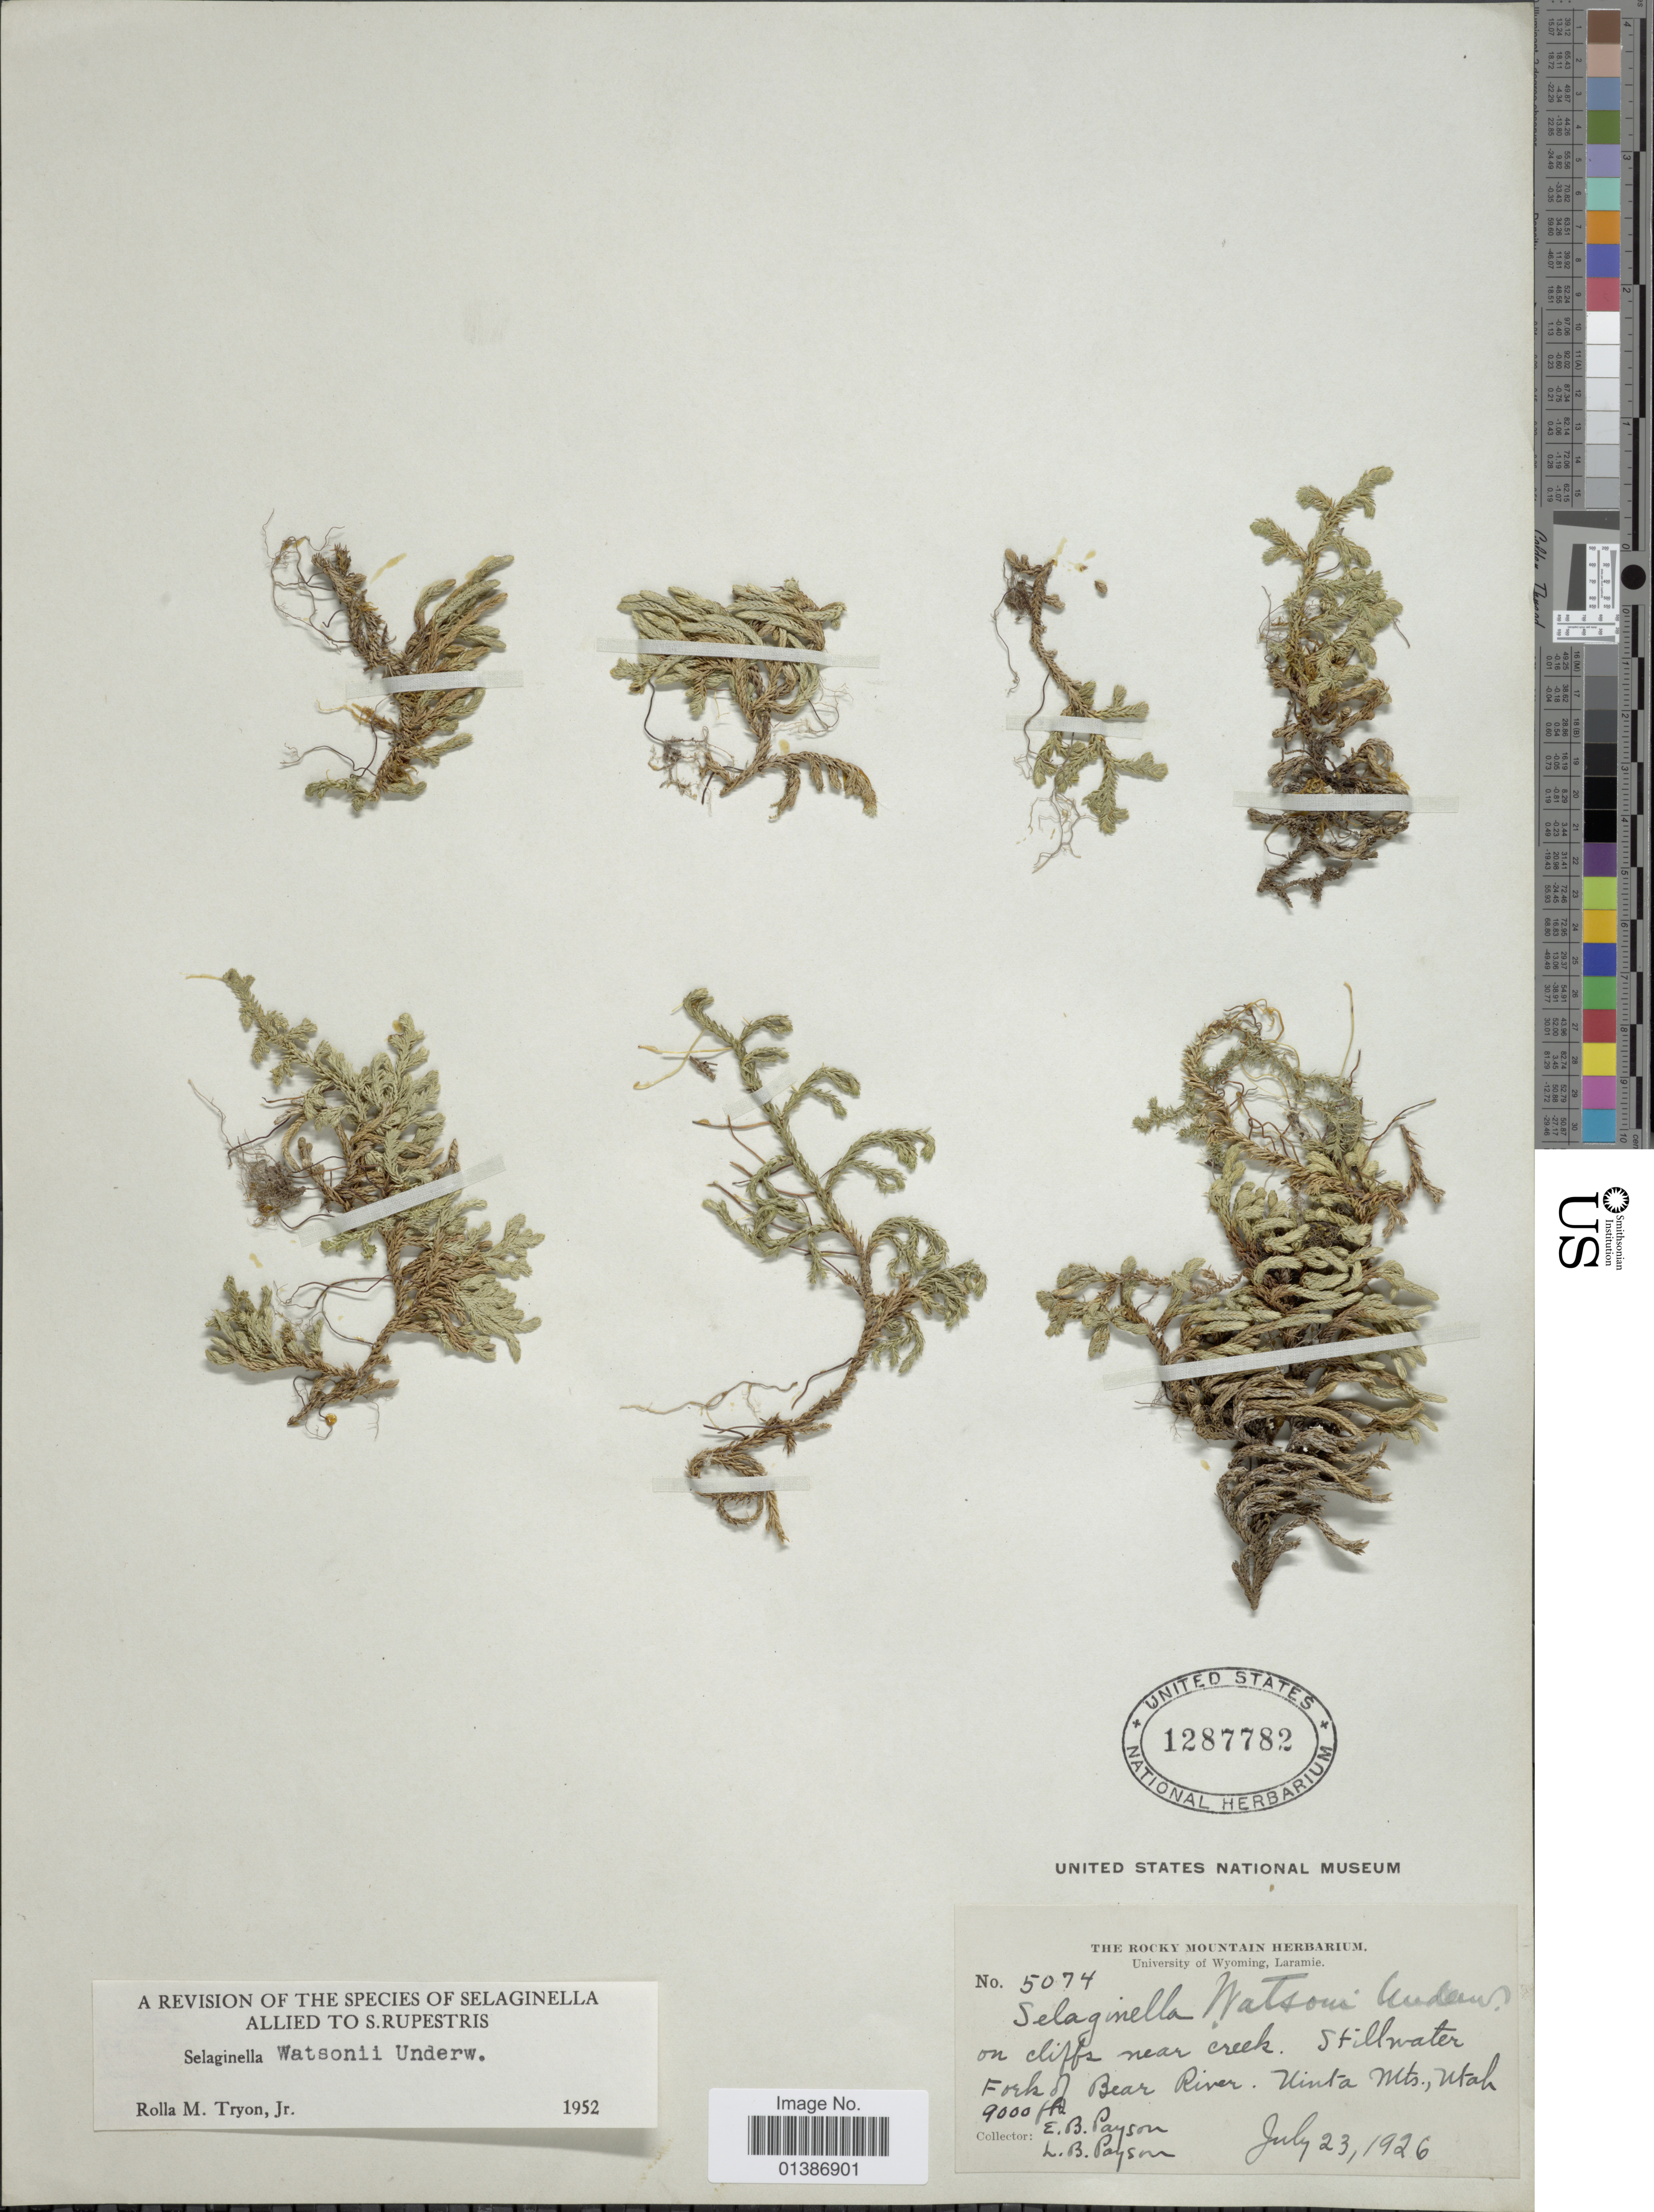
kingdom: Plantae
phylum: Tracheophyta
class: Lycopodiopsida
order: Selaginellales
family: Selaginellaceae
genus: Selaginella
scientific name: Selaginella watsonii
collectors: E. B. Payson & L. Payson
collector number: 5074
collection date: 1926-07-23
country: United States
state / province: Utah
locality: Stillwater Fork of Bear River. Uinta Mts.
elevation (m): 2743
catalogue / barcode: US 1287782